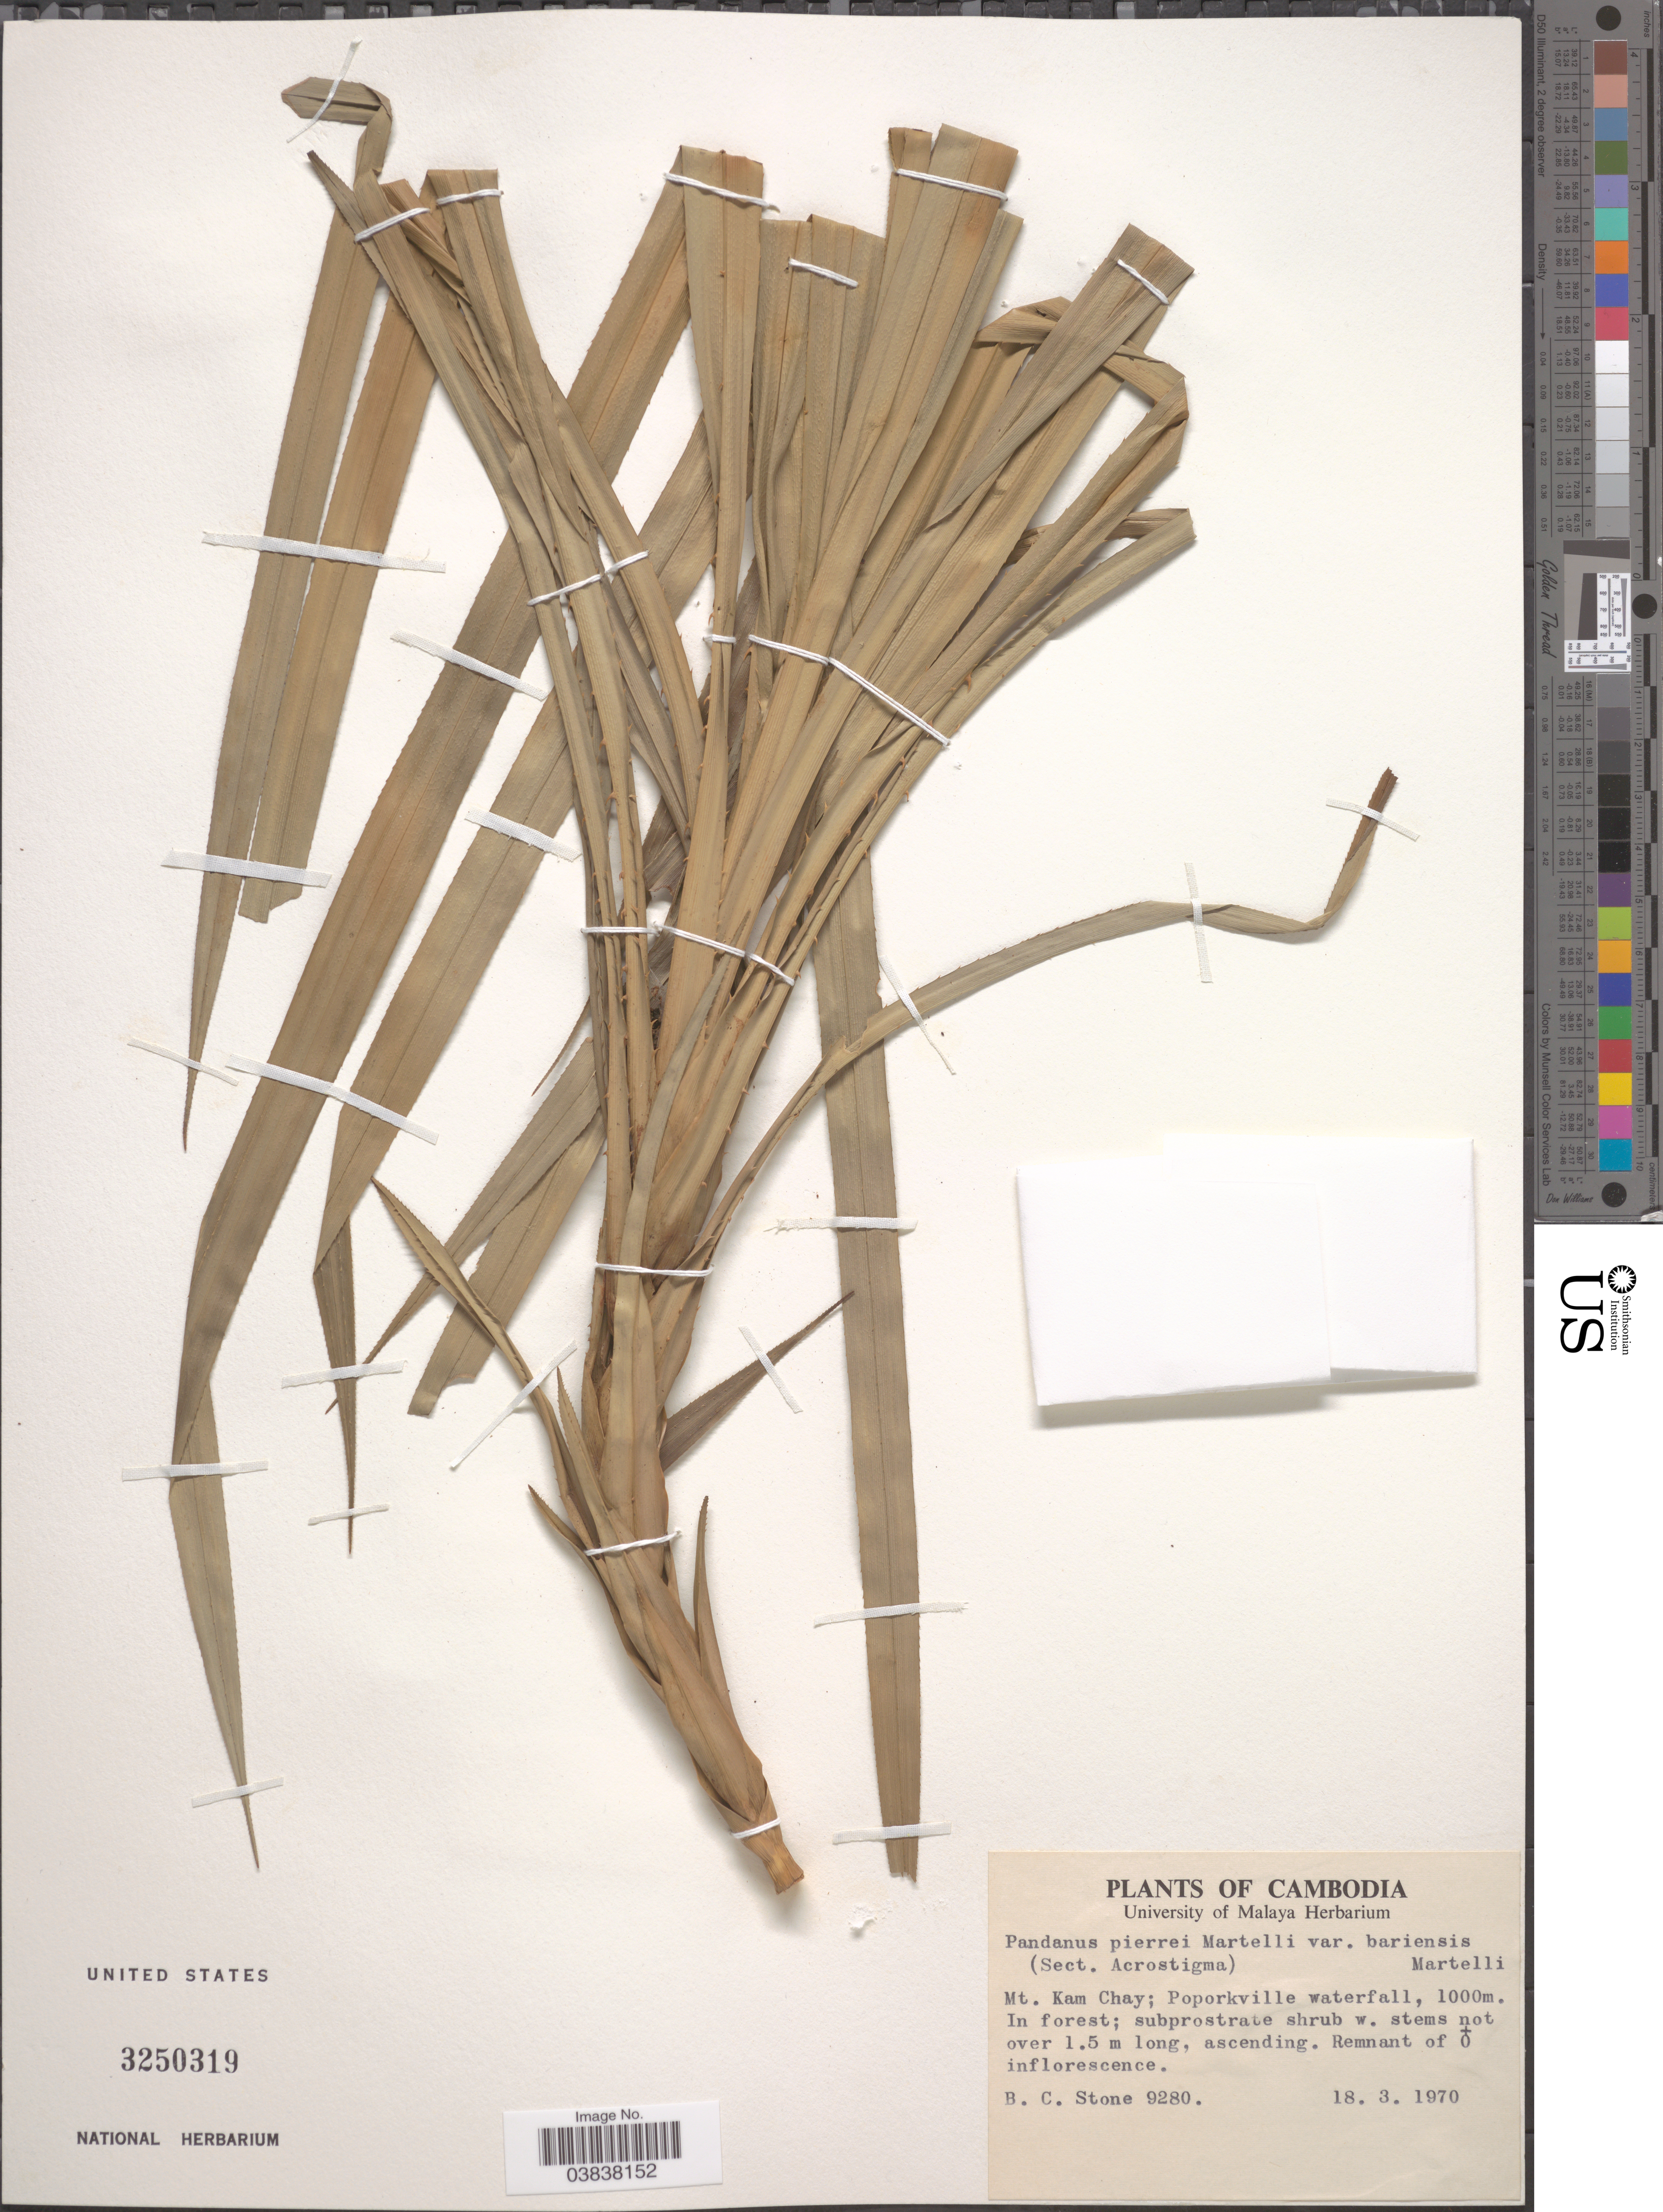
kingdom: Plantae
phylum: Tracheophyta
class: Liliopsida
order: Pandanales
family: Pandanaceae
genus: Pandanus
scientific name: Pandanus pierrei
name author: Martelli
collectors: B. C. Stone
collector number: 9280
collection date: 1970-03-18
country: Cambodia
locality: Mt. Kam Chay; Poporkville waterfall.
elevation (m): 1000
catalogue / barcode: US 3250319